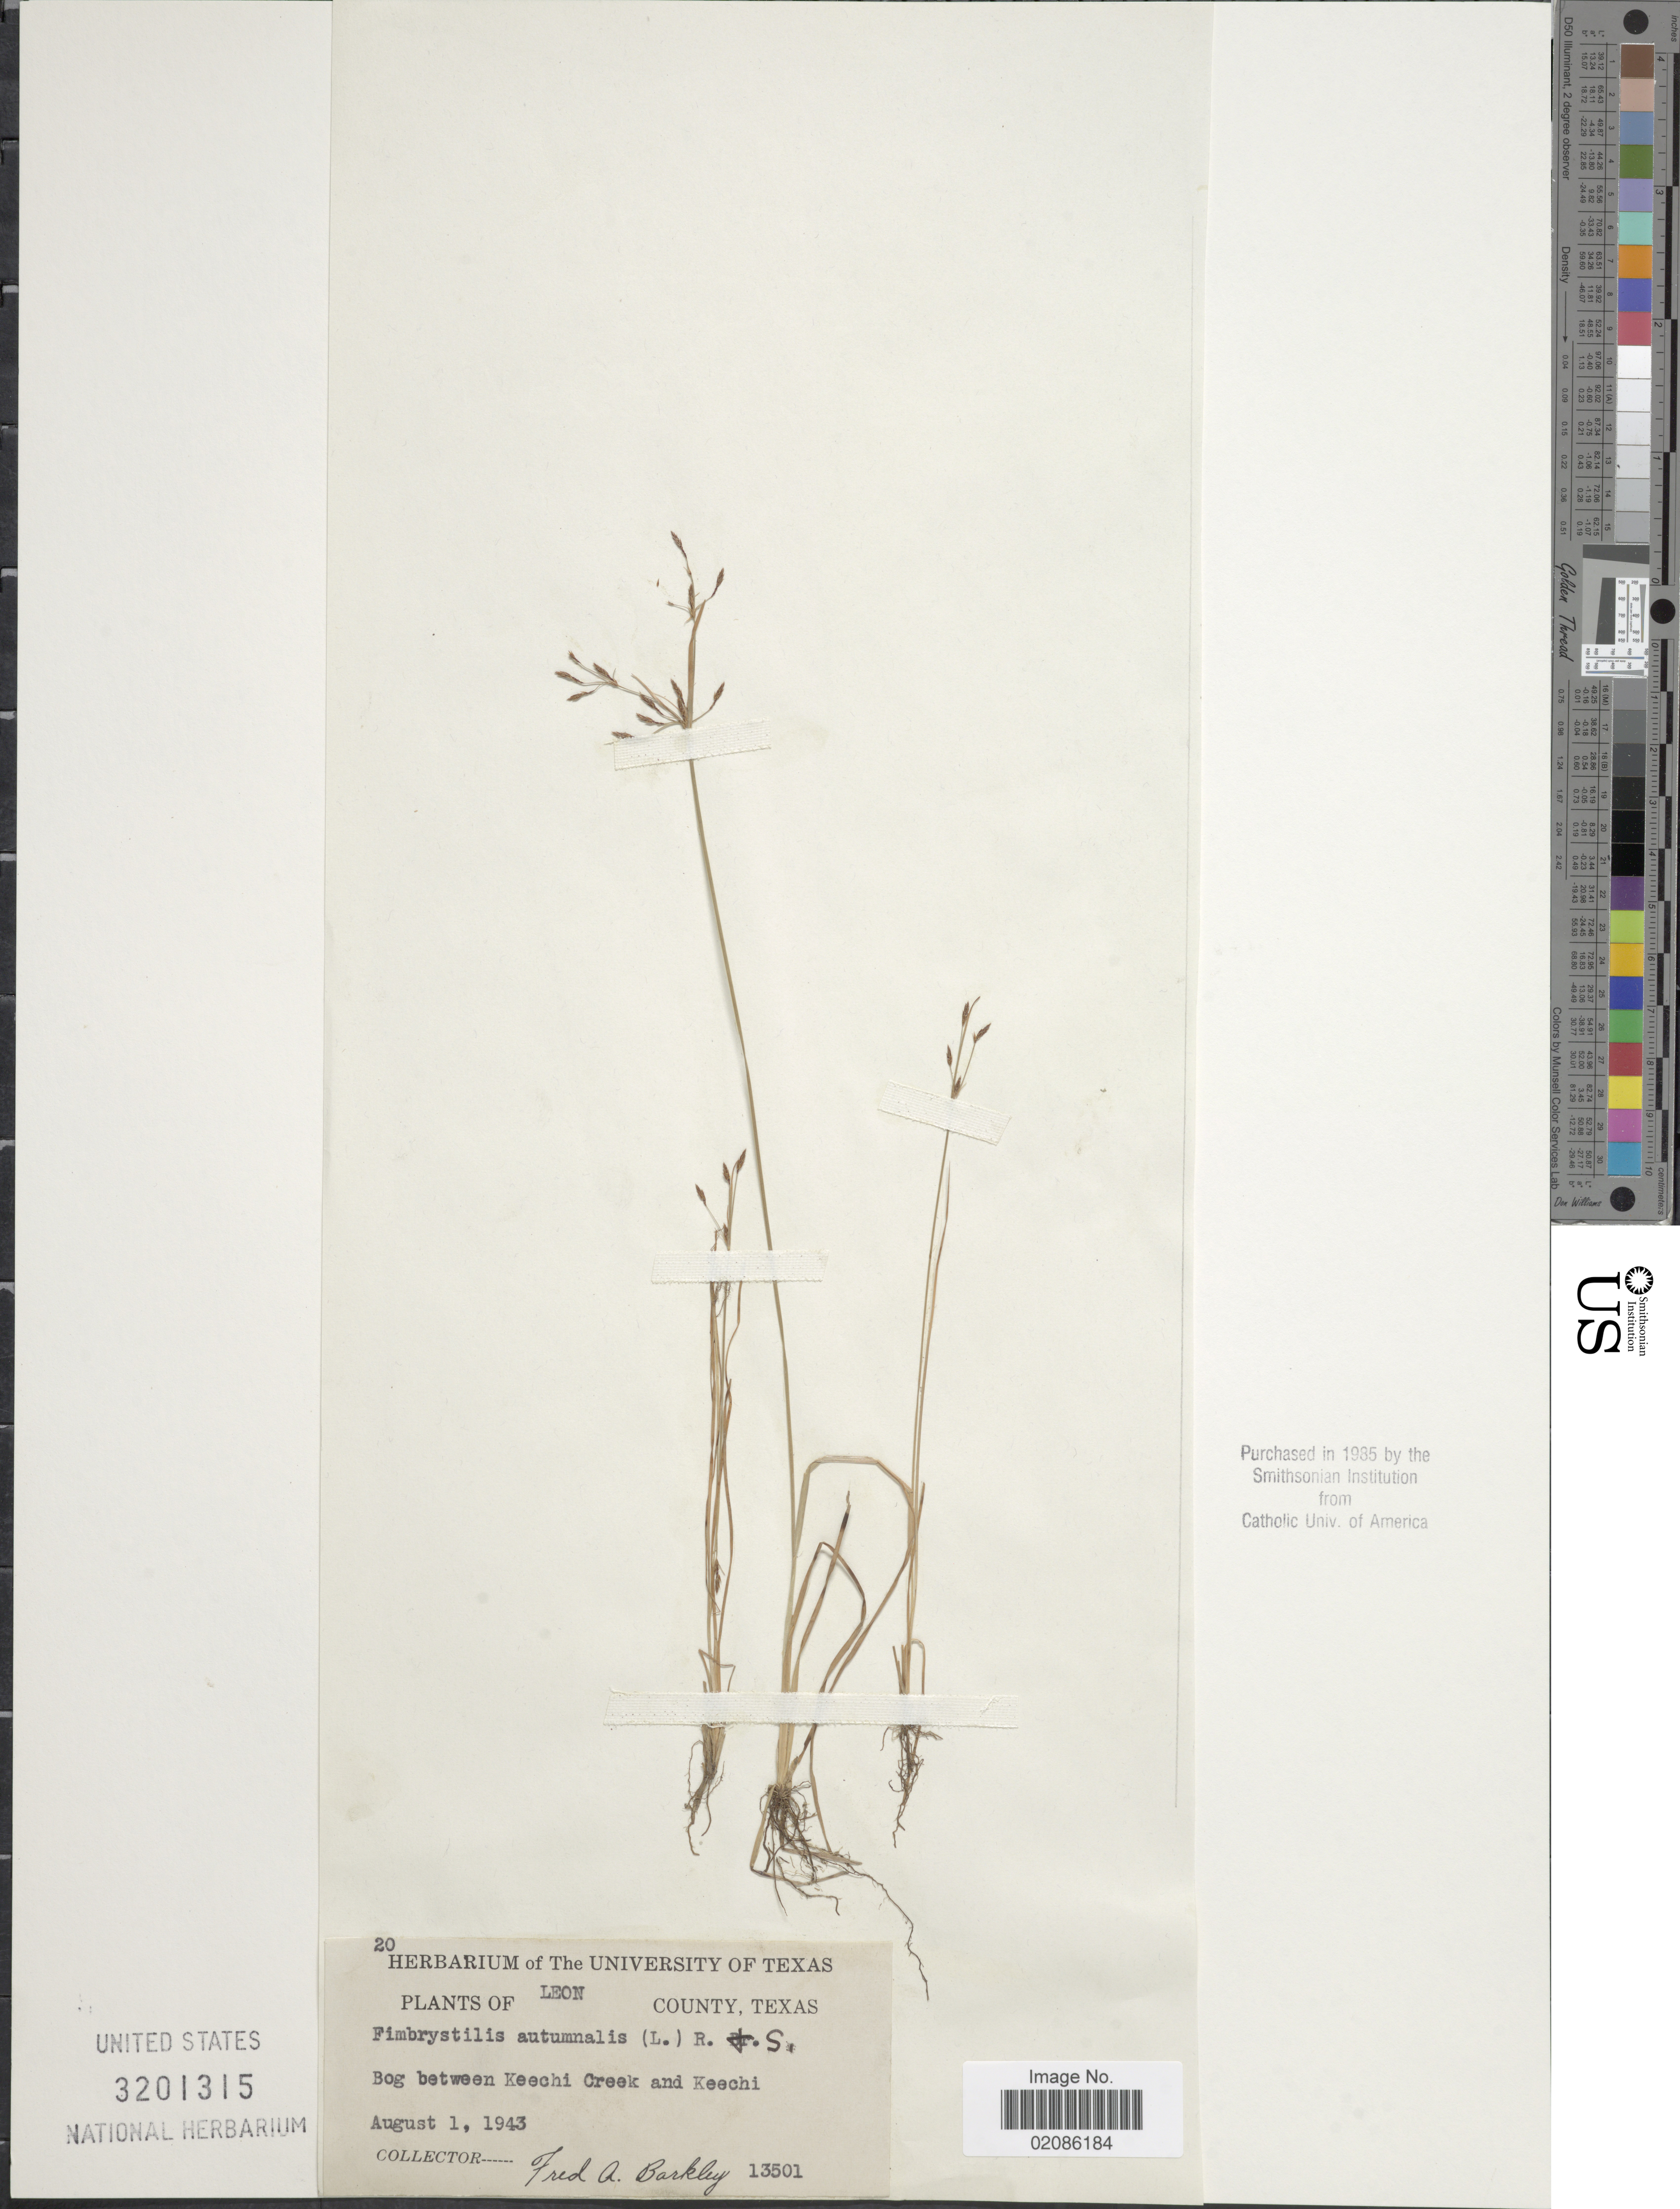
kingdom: Plantae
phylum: Tracheophyta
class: Liliopsida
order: Poales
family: Cyperaceae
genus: Fimbristylis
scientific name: Fimbristylis autumnalis (L.) Roem. & Schult.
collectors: F. A. Barkley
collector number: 13501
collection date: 1943-08-01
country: United States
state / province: Texas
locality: Leon County. Bog between Keechi Creek and Keechi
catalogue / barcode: US 3201315